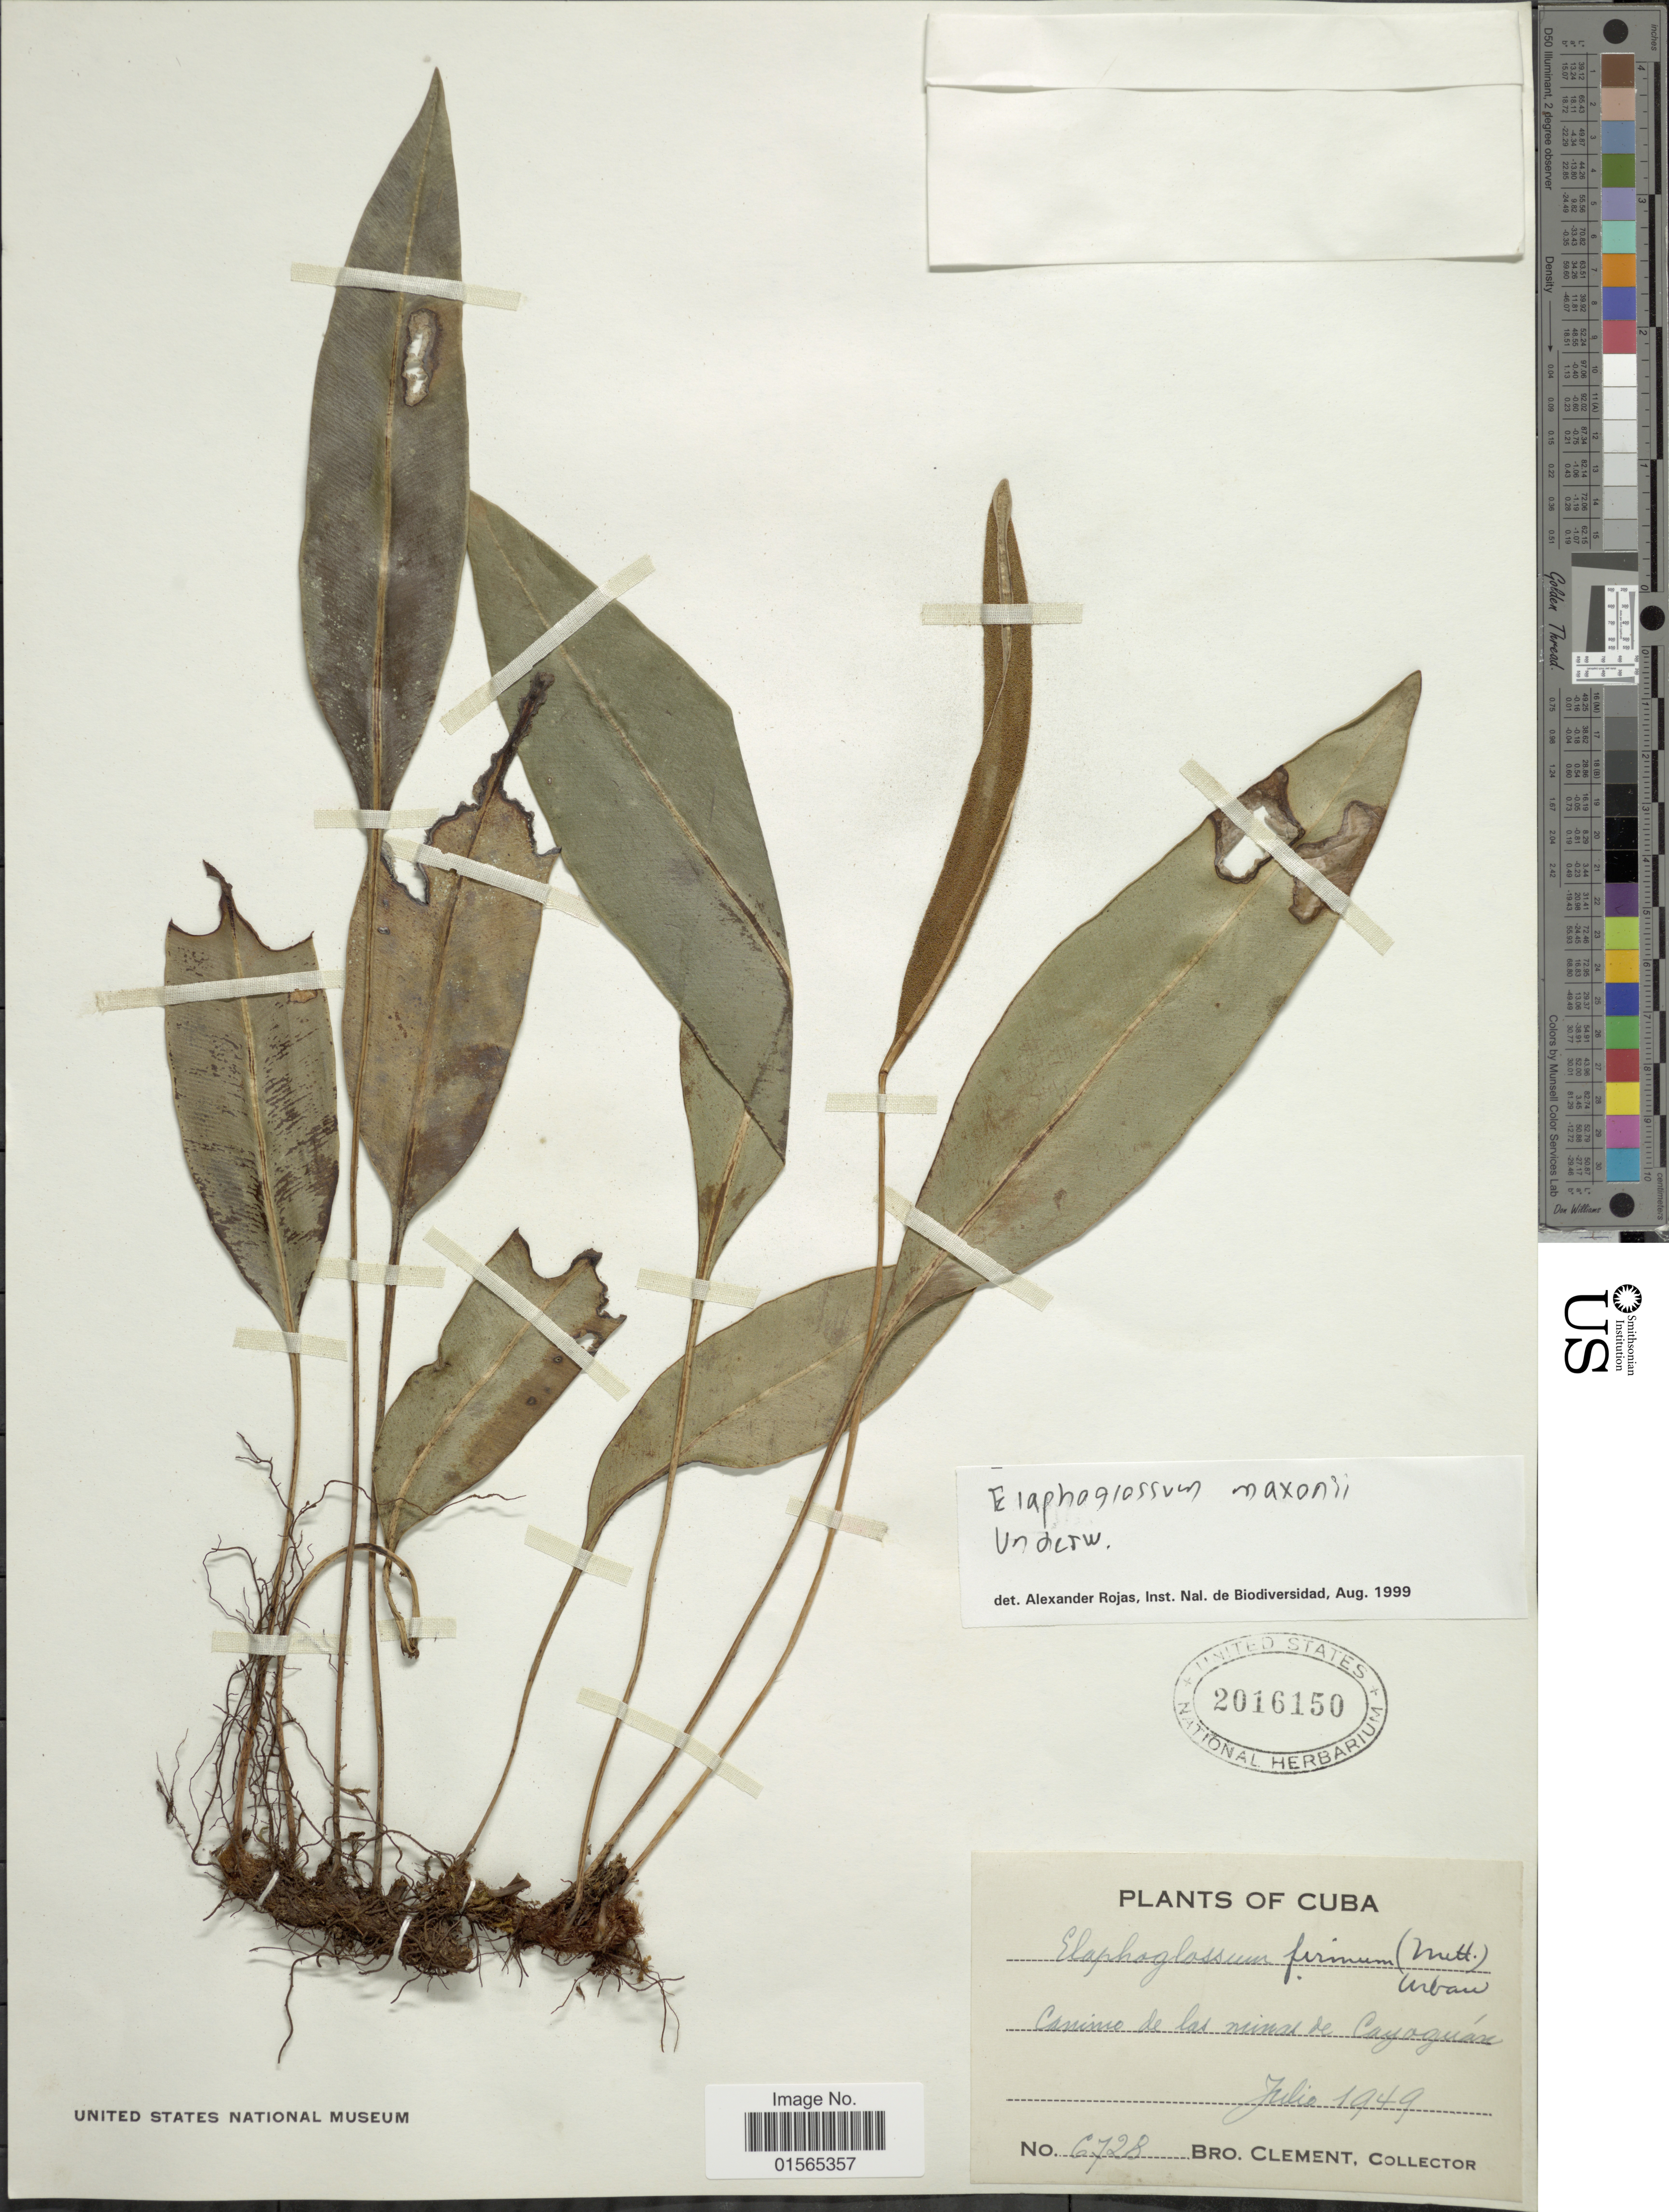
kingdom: Plantae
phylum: Tracheophyta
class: Polypodiopsida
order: Polypodiales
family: Dryopteridaceae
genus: Elaphoglossum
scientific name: Elaphoglossum firmum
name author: (Mett.) Urb.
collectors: B. Clement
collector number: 6728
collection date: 1949-07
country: Cuba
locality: Camino de las ninas de Cayajana.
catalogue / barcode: US 2016150